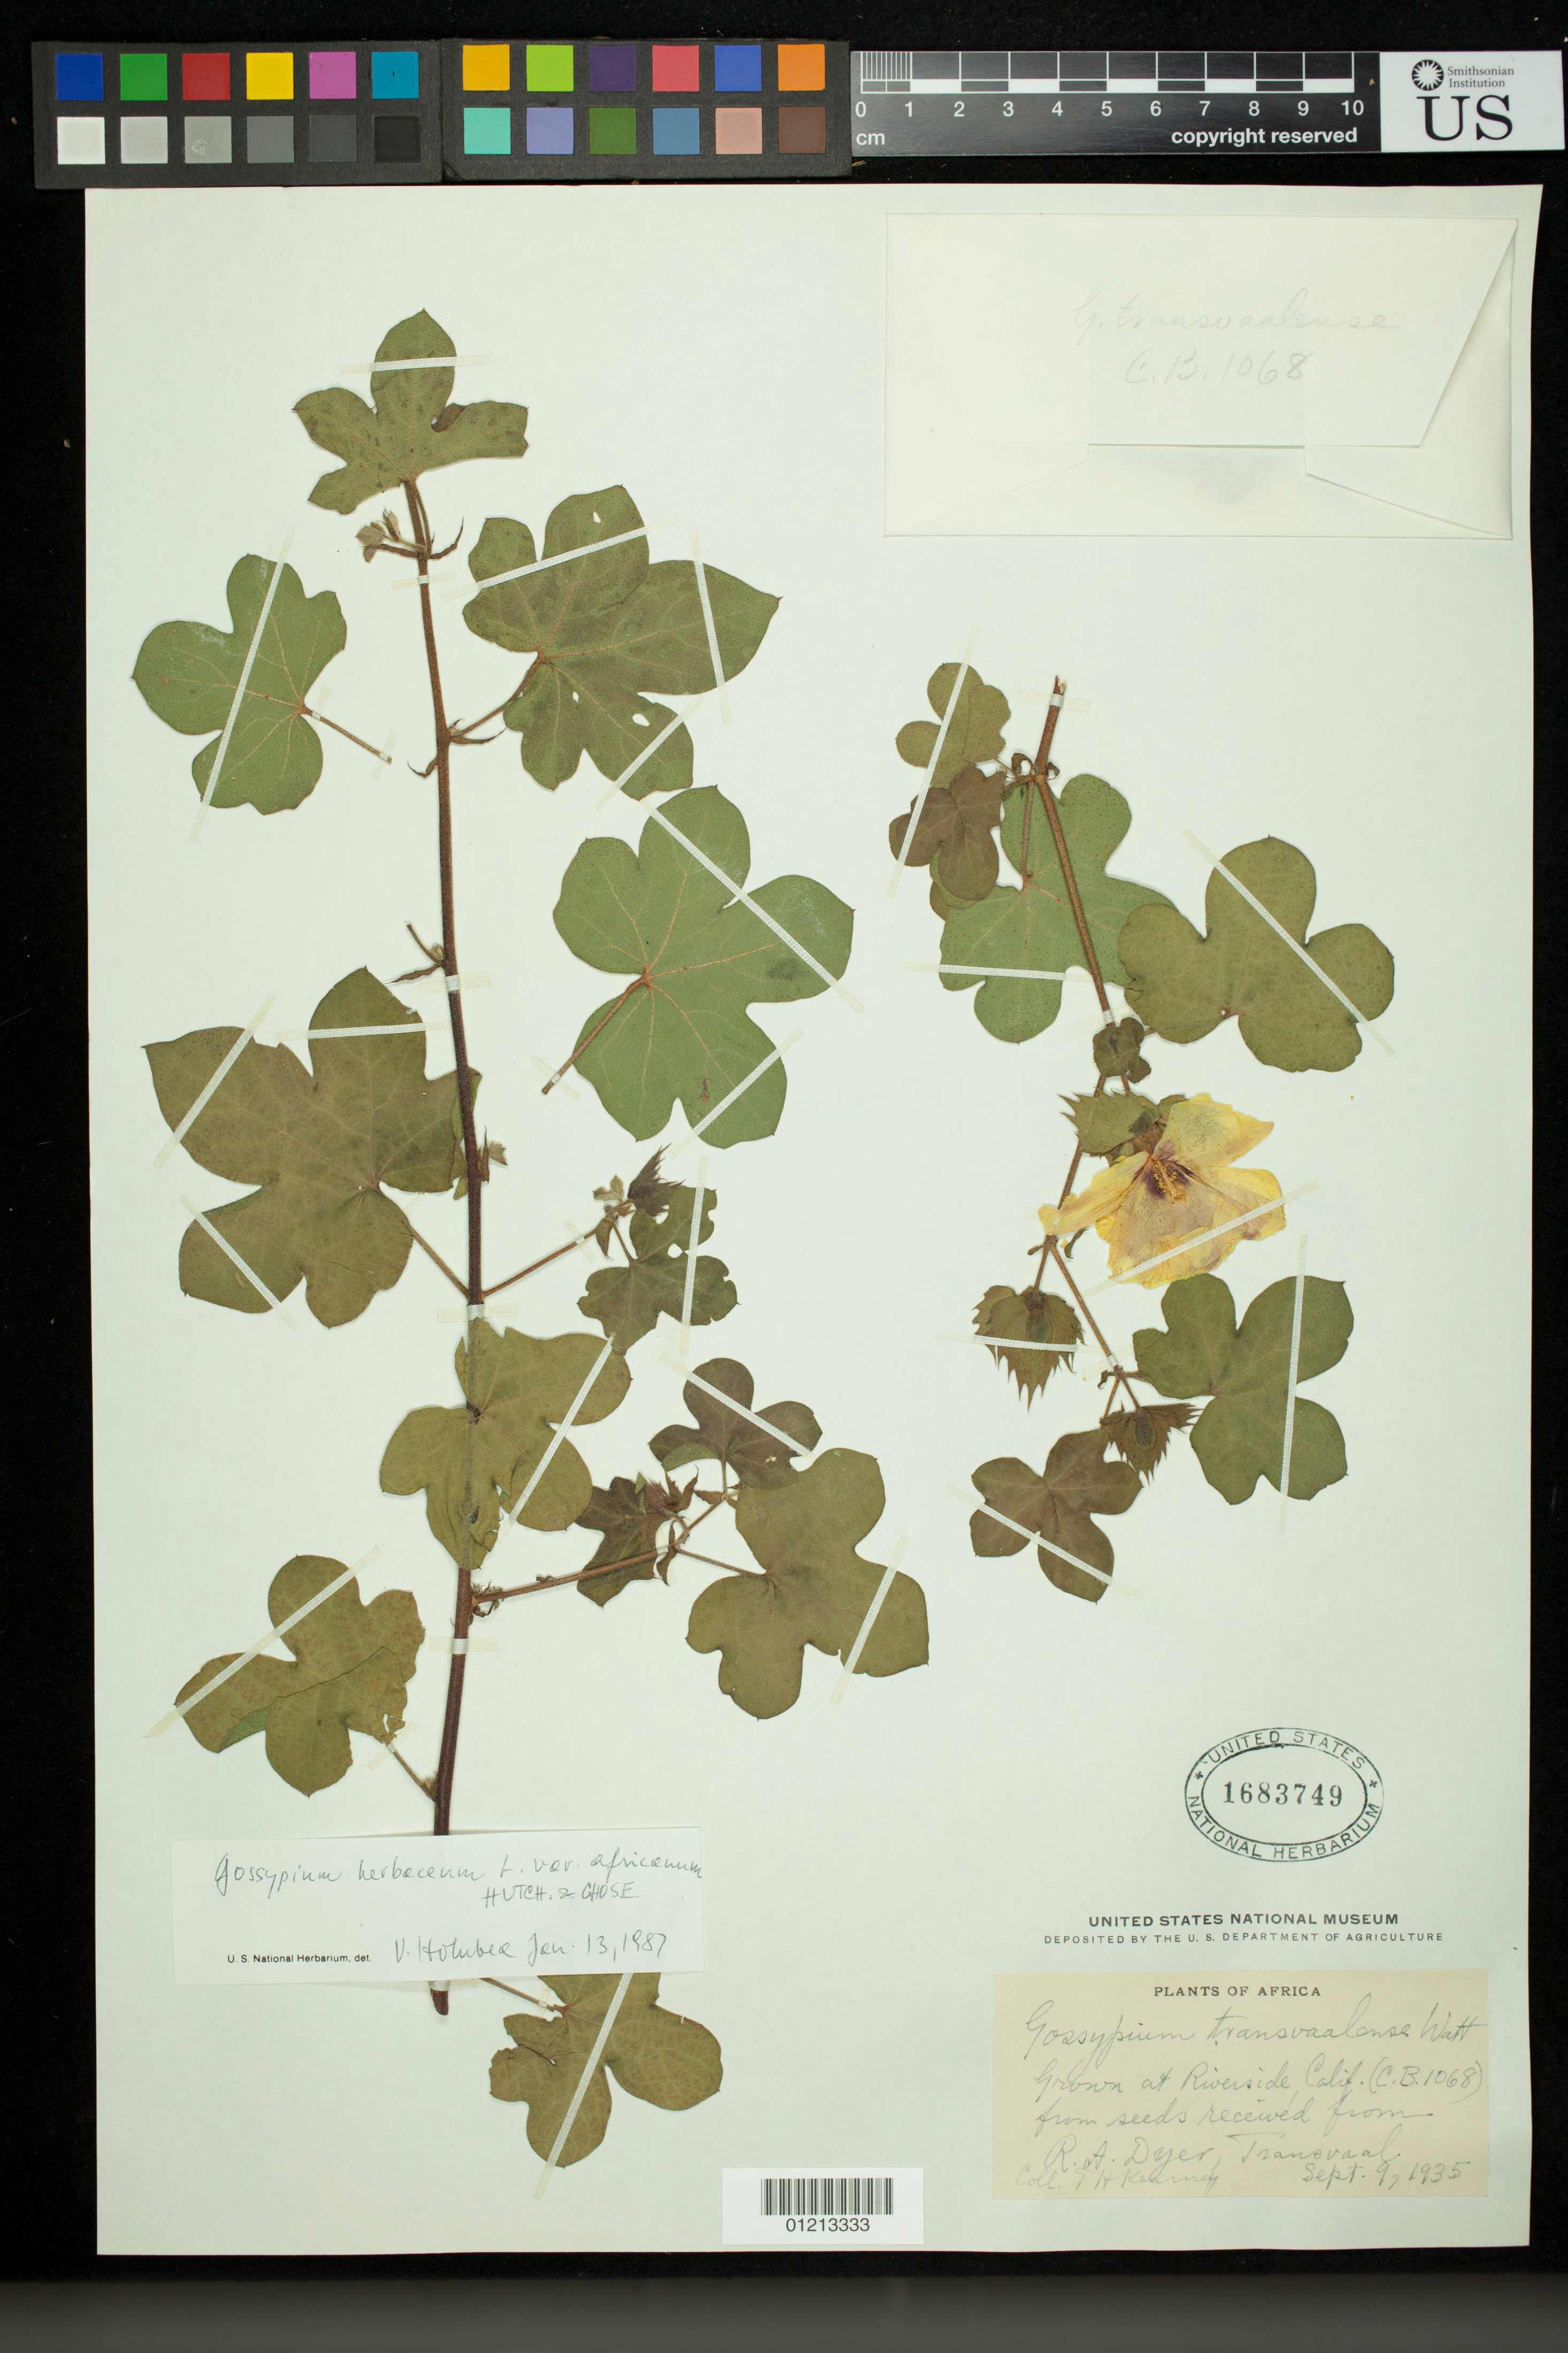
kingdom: Plantae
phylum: Tracheophyta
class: Magnoliopsida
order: Malvales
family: Malvaceae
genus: Gossypium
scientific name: Gossypium transvaalense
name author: G. Watt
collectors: T. H. Kearney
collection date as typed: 09 Sep 1935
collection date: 1935-09-09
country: United States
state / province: California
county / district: Riverside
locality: Grown at Riverside Calif. (C.B.1068) from seeds received from R.A. Dyer, Transvaal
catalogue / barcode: US 1683749